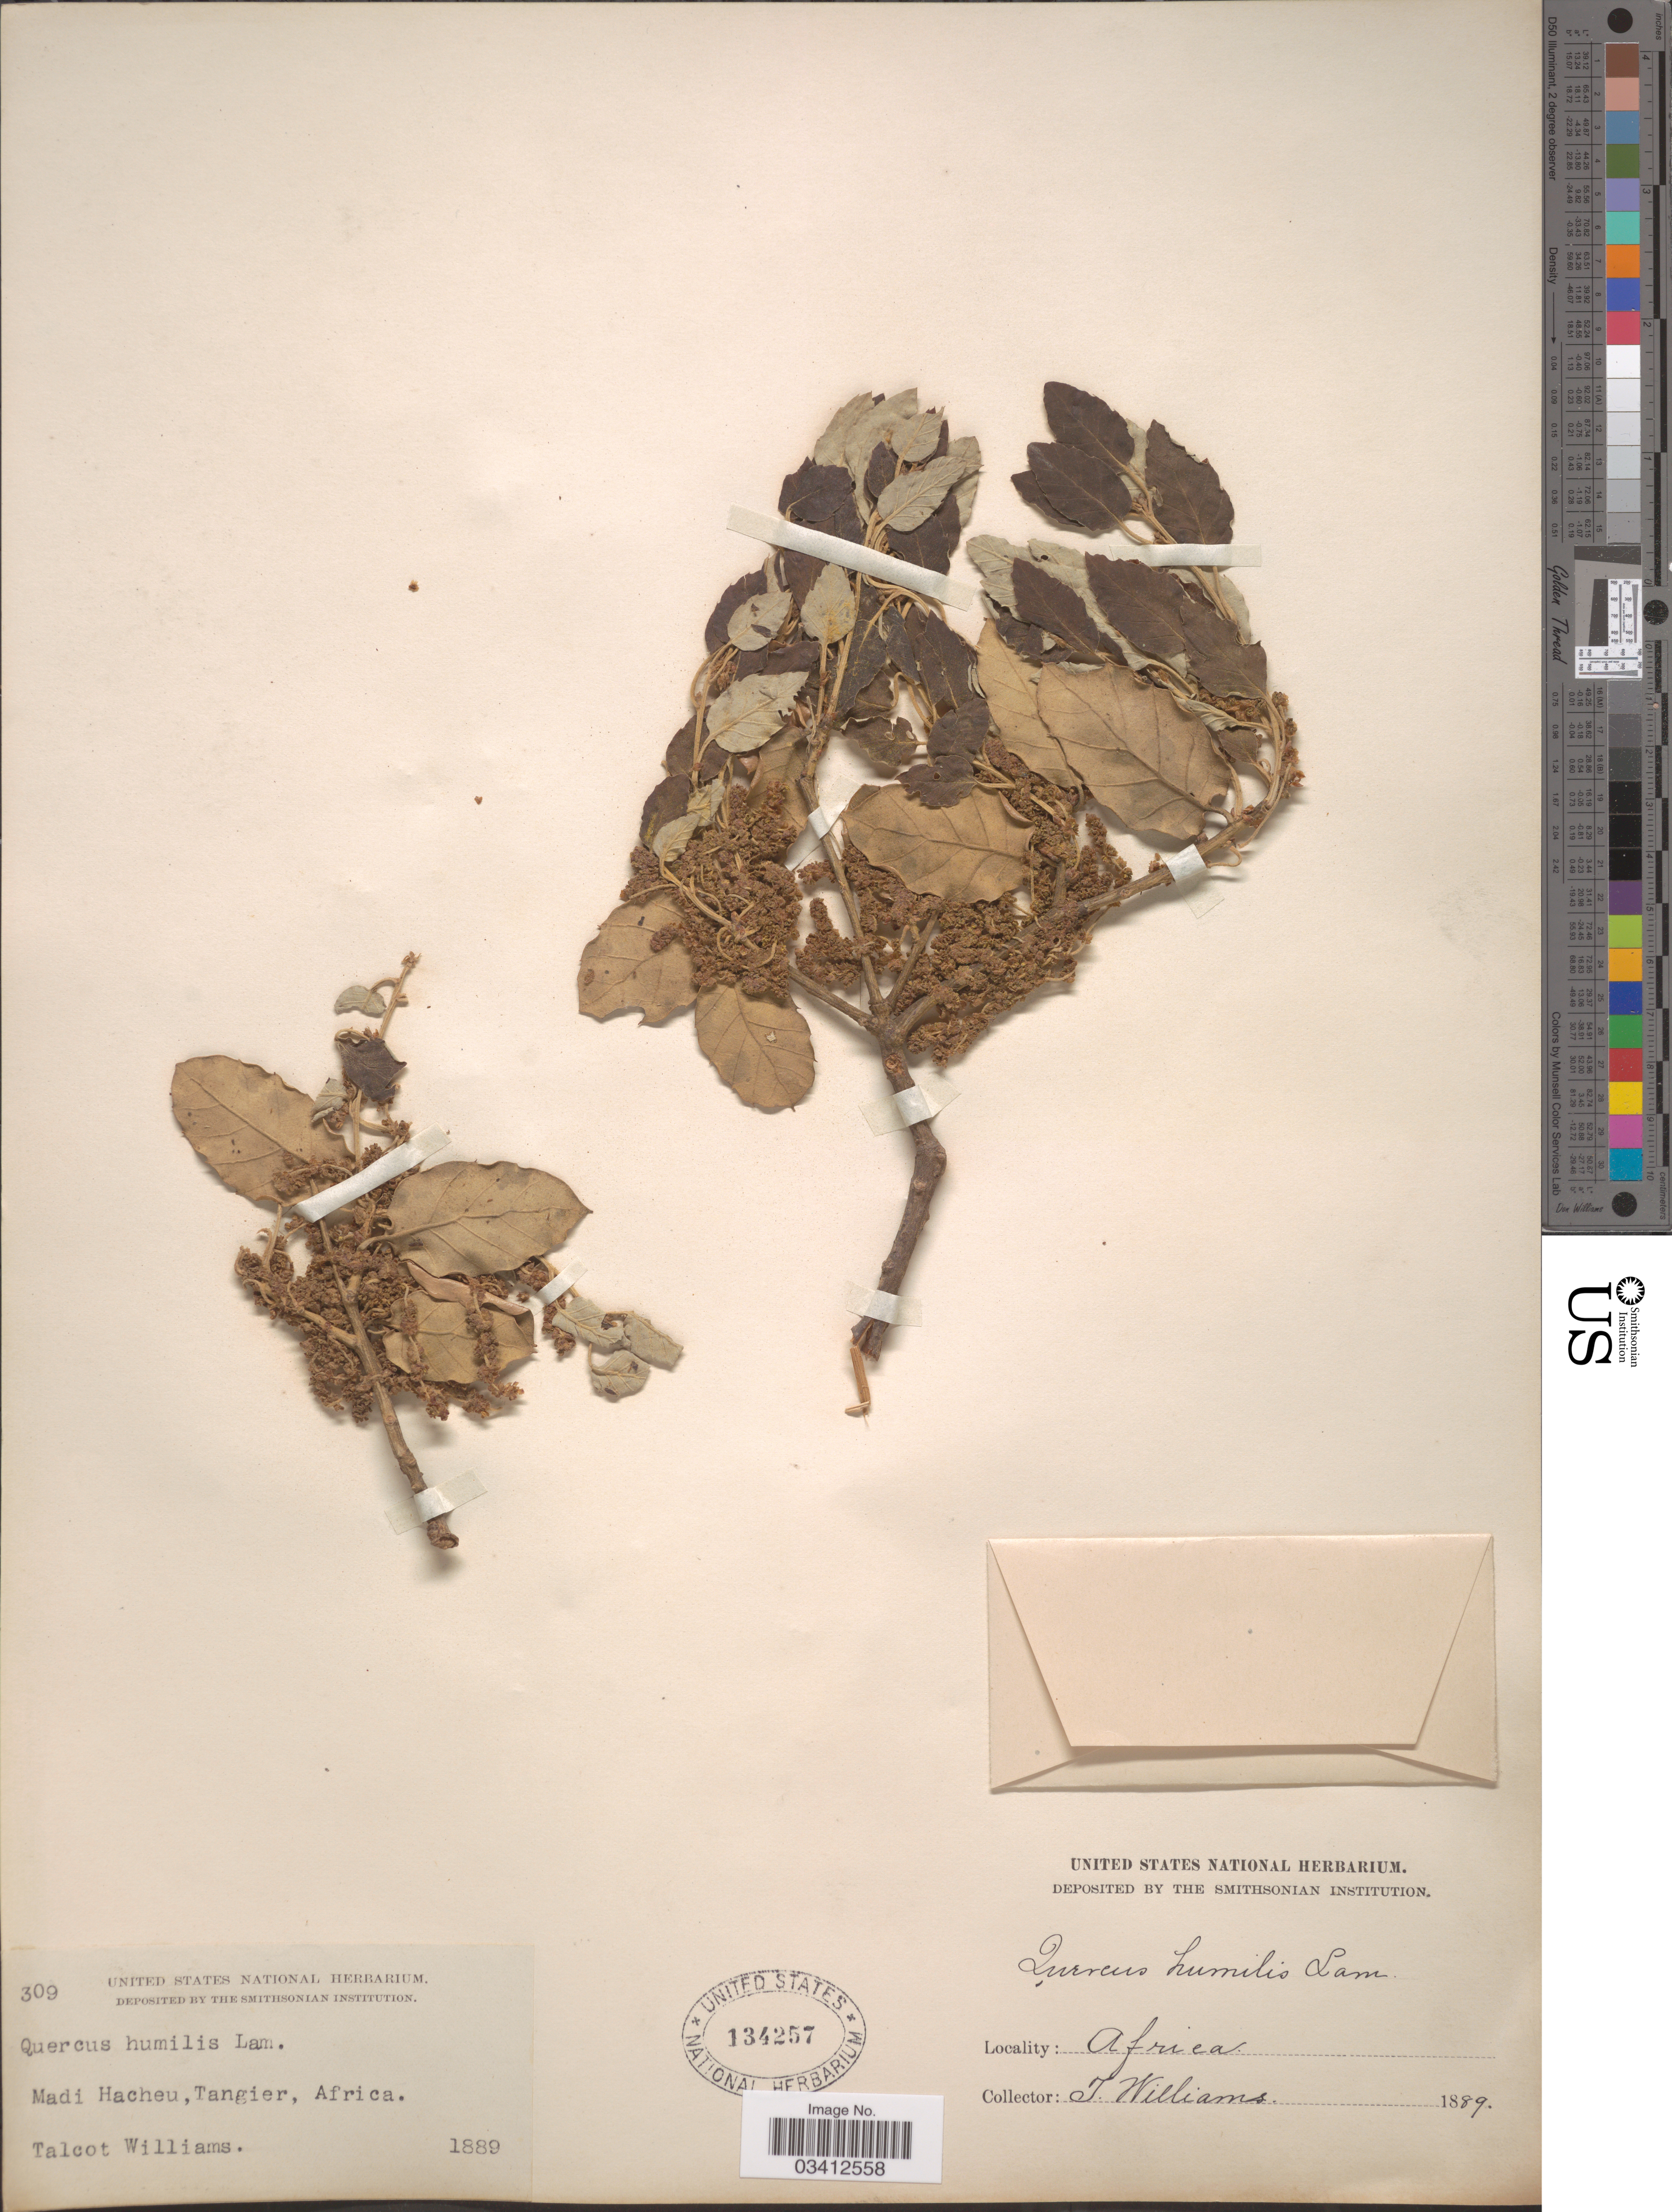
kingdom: Plantae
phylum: Tracheophyta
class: Magnoliopsida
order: Fagales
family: Fagaceae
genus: Quercus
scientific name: Quercus humilis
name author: A. DC.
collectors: T. Williams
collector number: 309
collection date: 1889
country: Morocco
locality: Madi Hacheu, Tangier, Africa.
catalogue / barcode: US 134257